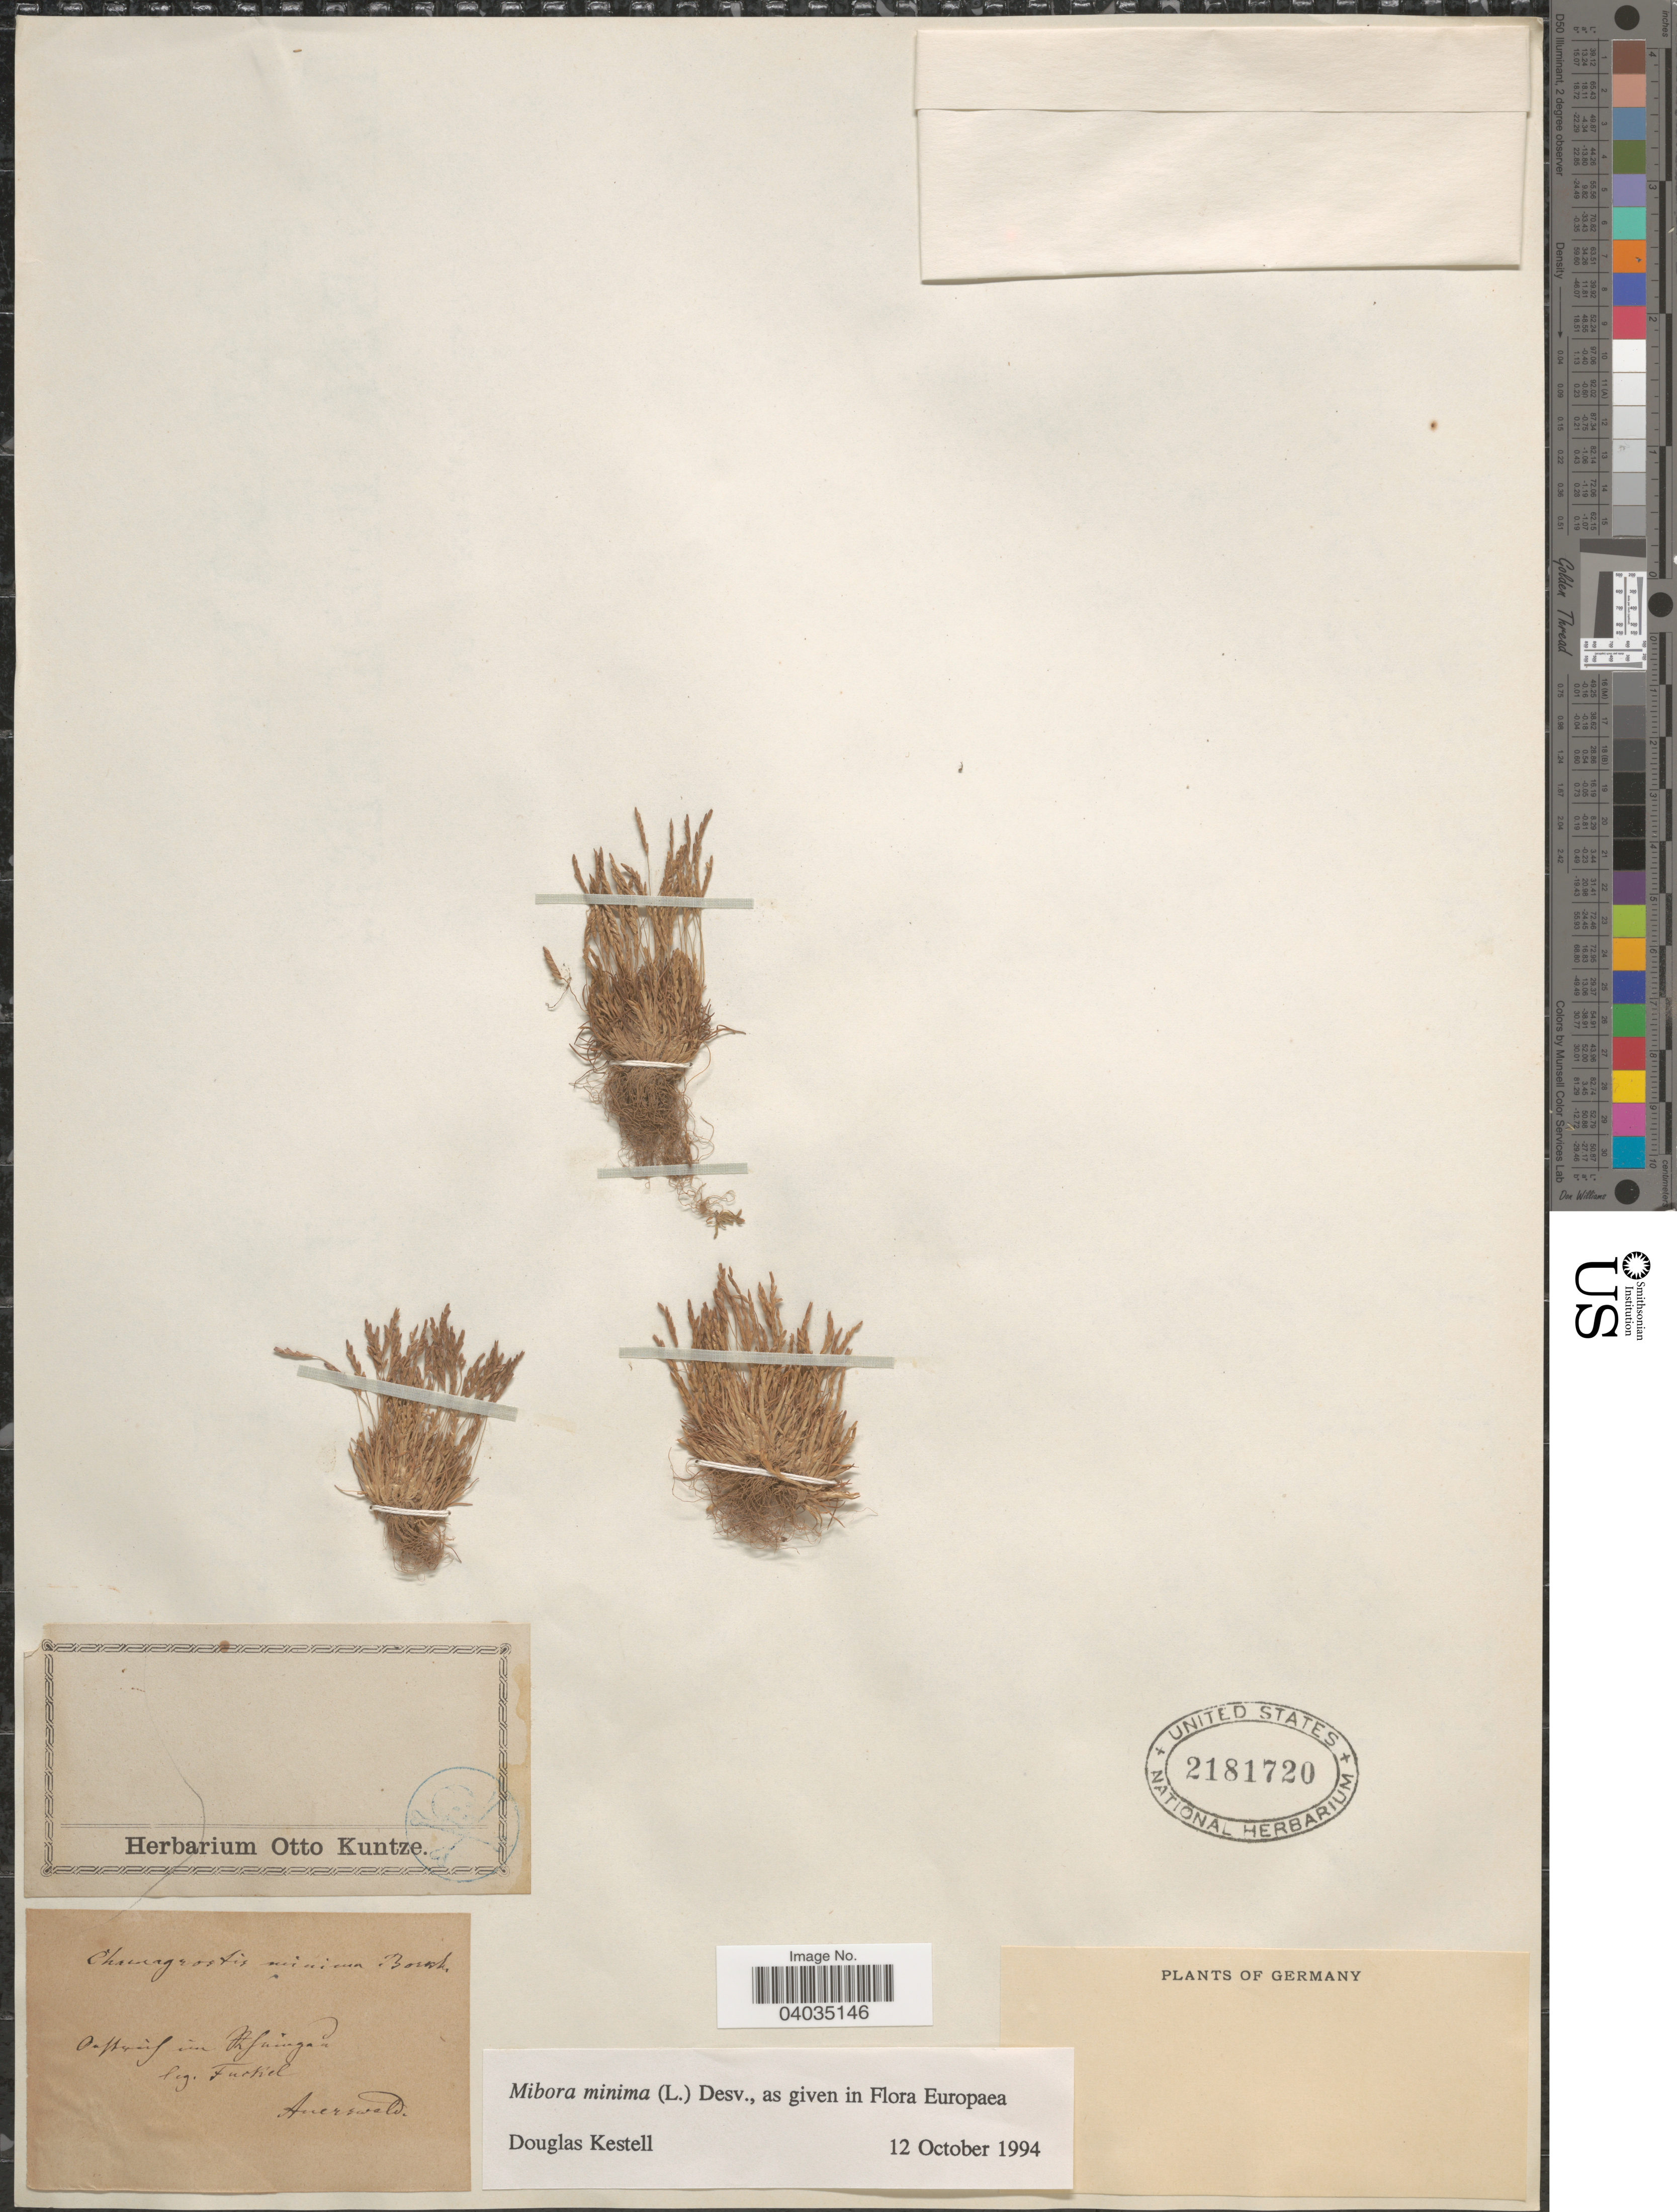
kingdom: Plantae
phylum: Tracheophyta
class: Liliopsida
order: Poales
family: Poaceae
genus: Mibora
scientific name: Mibora minima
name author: (L.) Desv.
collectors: Fuckel & Auerswald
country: Germany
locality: Ouffurf im Rfuingau. [interpreted]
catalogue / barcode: US 2181720